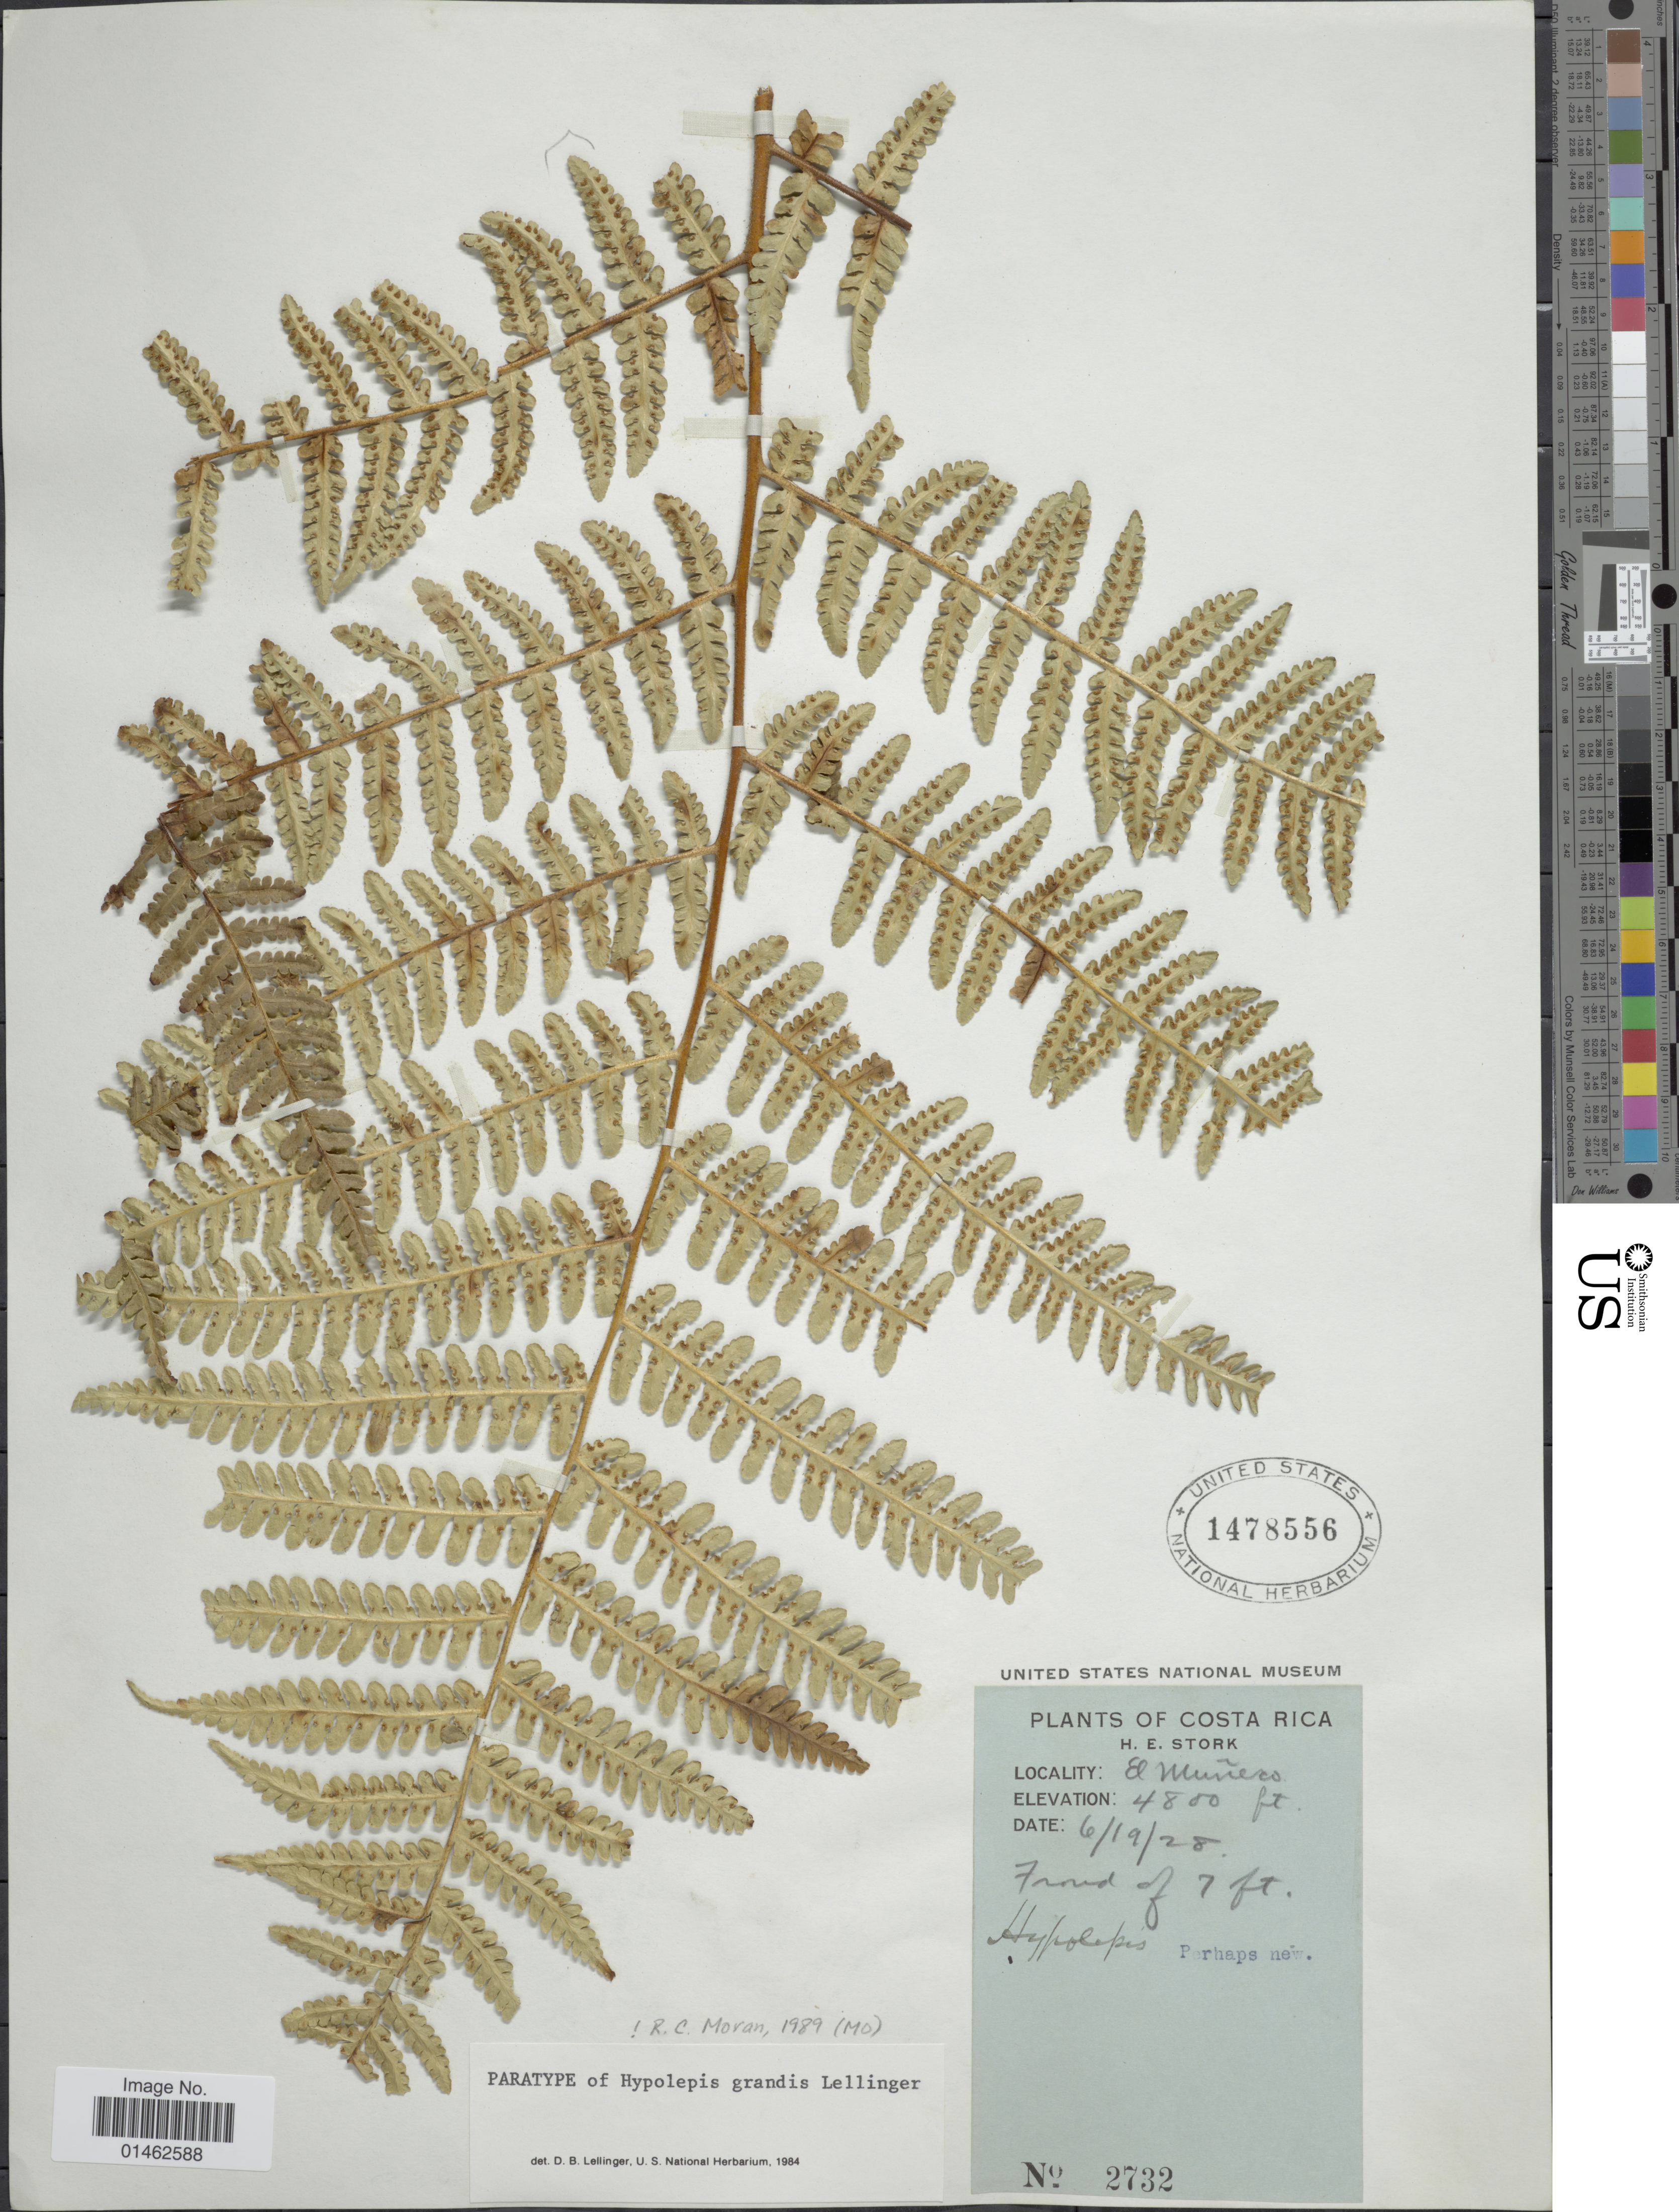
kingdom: Plantae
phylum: Tracheophyta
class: Polypodiopsida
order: Polypodiales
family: Dennstaedtiaceae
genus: Hypolepis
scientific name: Hypolepis grandis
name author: Lellinger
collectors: H. E. Stork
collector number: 2732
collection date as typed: Transcribed d/m/y: 19/6/28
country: Costa Rica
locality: El Muñeco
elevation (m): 1463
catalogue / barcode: US 1478556